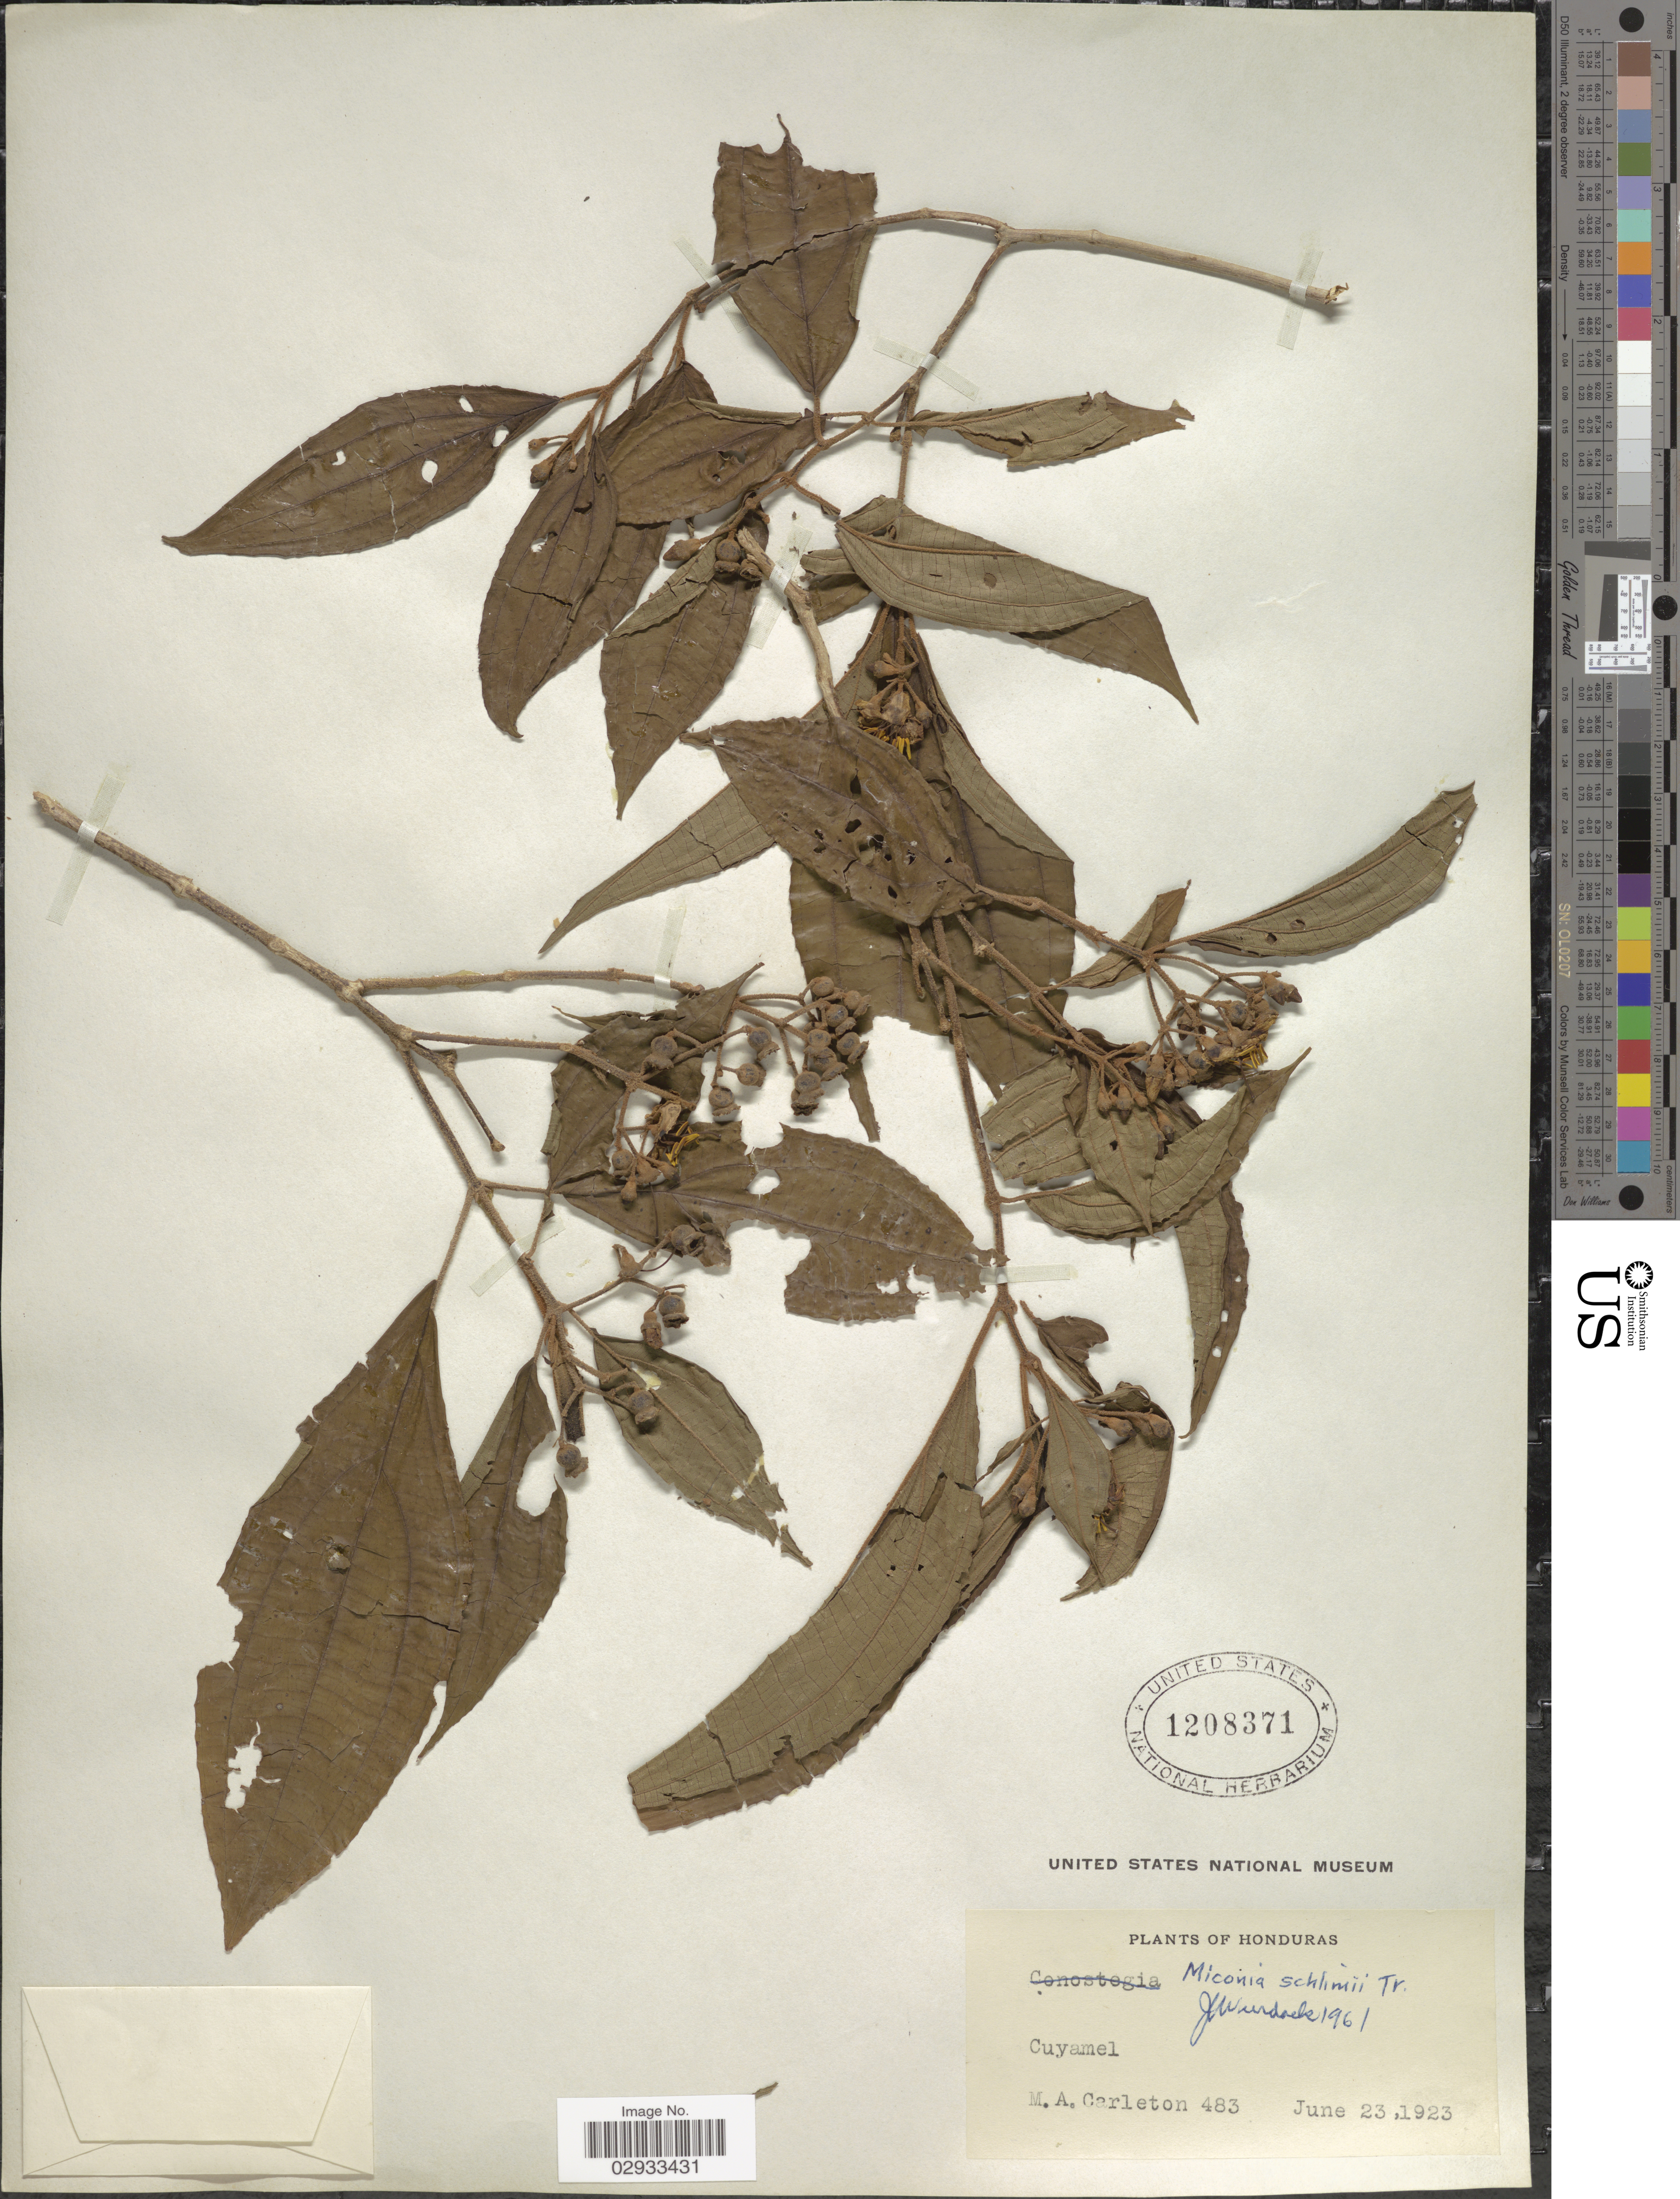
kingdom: Plantae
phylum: Tracheophyta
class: Magnoliopsida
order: Myrtales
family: Melastomataceae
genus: Miconia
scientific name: Miconia schlimii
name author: Triana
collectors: M. A. Carleton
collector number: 483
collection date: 1923-06-23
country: Honduras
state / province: Cortés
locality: Cuyamel.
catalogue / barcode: US 1208371